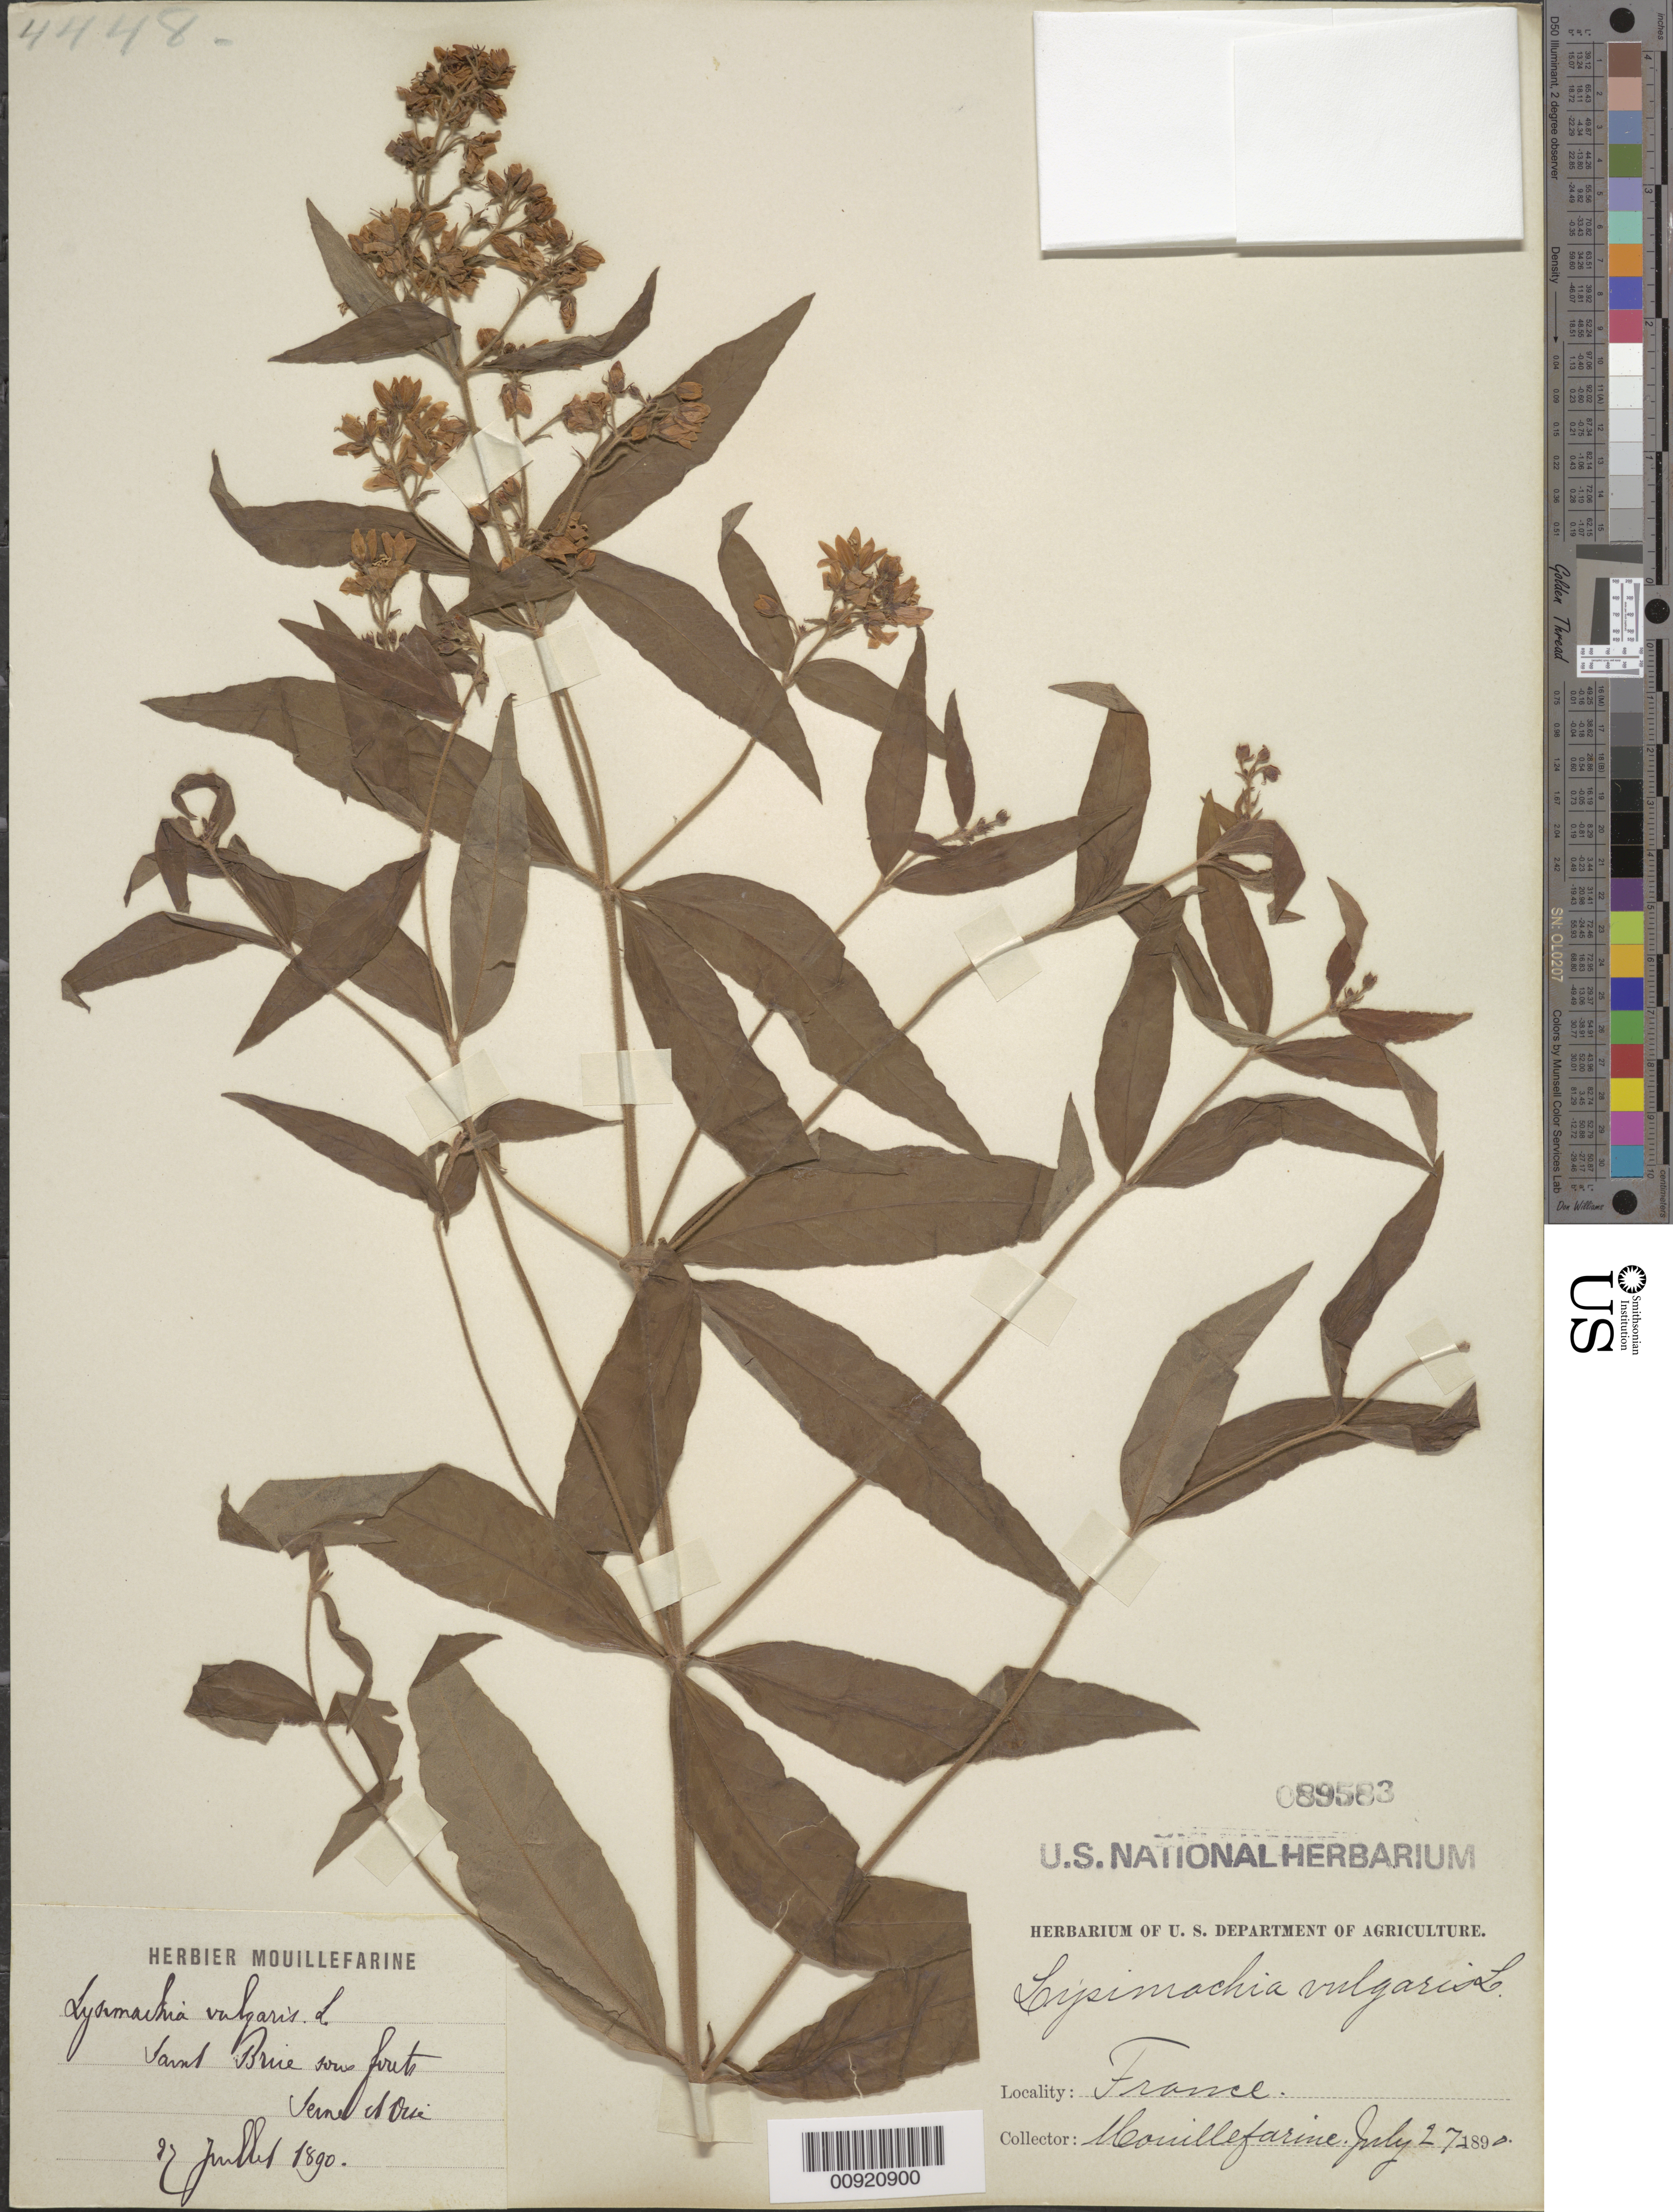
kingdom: Plantae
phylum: Tracheophyta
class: Magnoliopsida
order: Ericales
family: Primulaceae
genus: Lysimachia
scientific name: Lysimachia vulgaris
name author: L.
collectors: A. Mouillefarine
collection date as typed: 27 Jul 1890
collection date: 1890-07-27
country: France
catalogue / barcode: US 89583